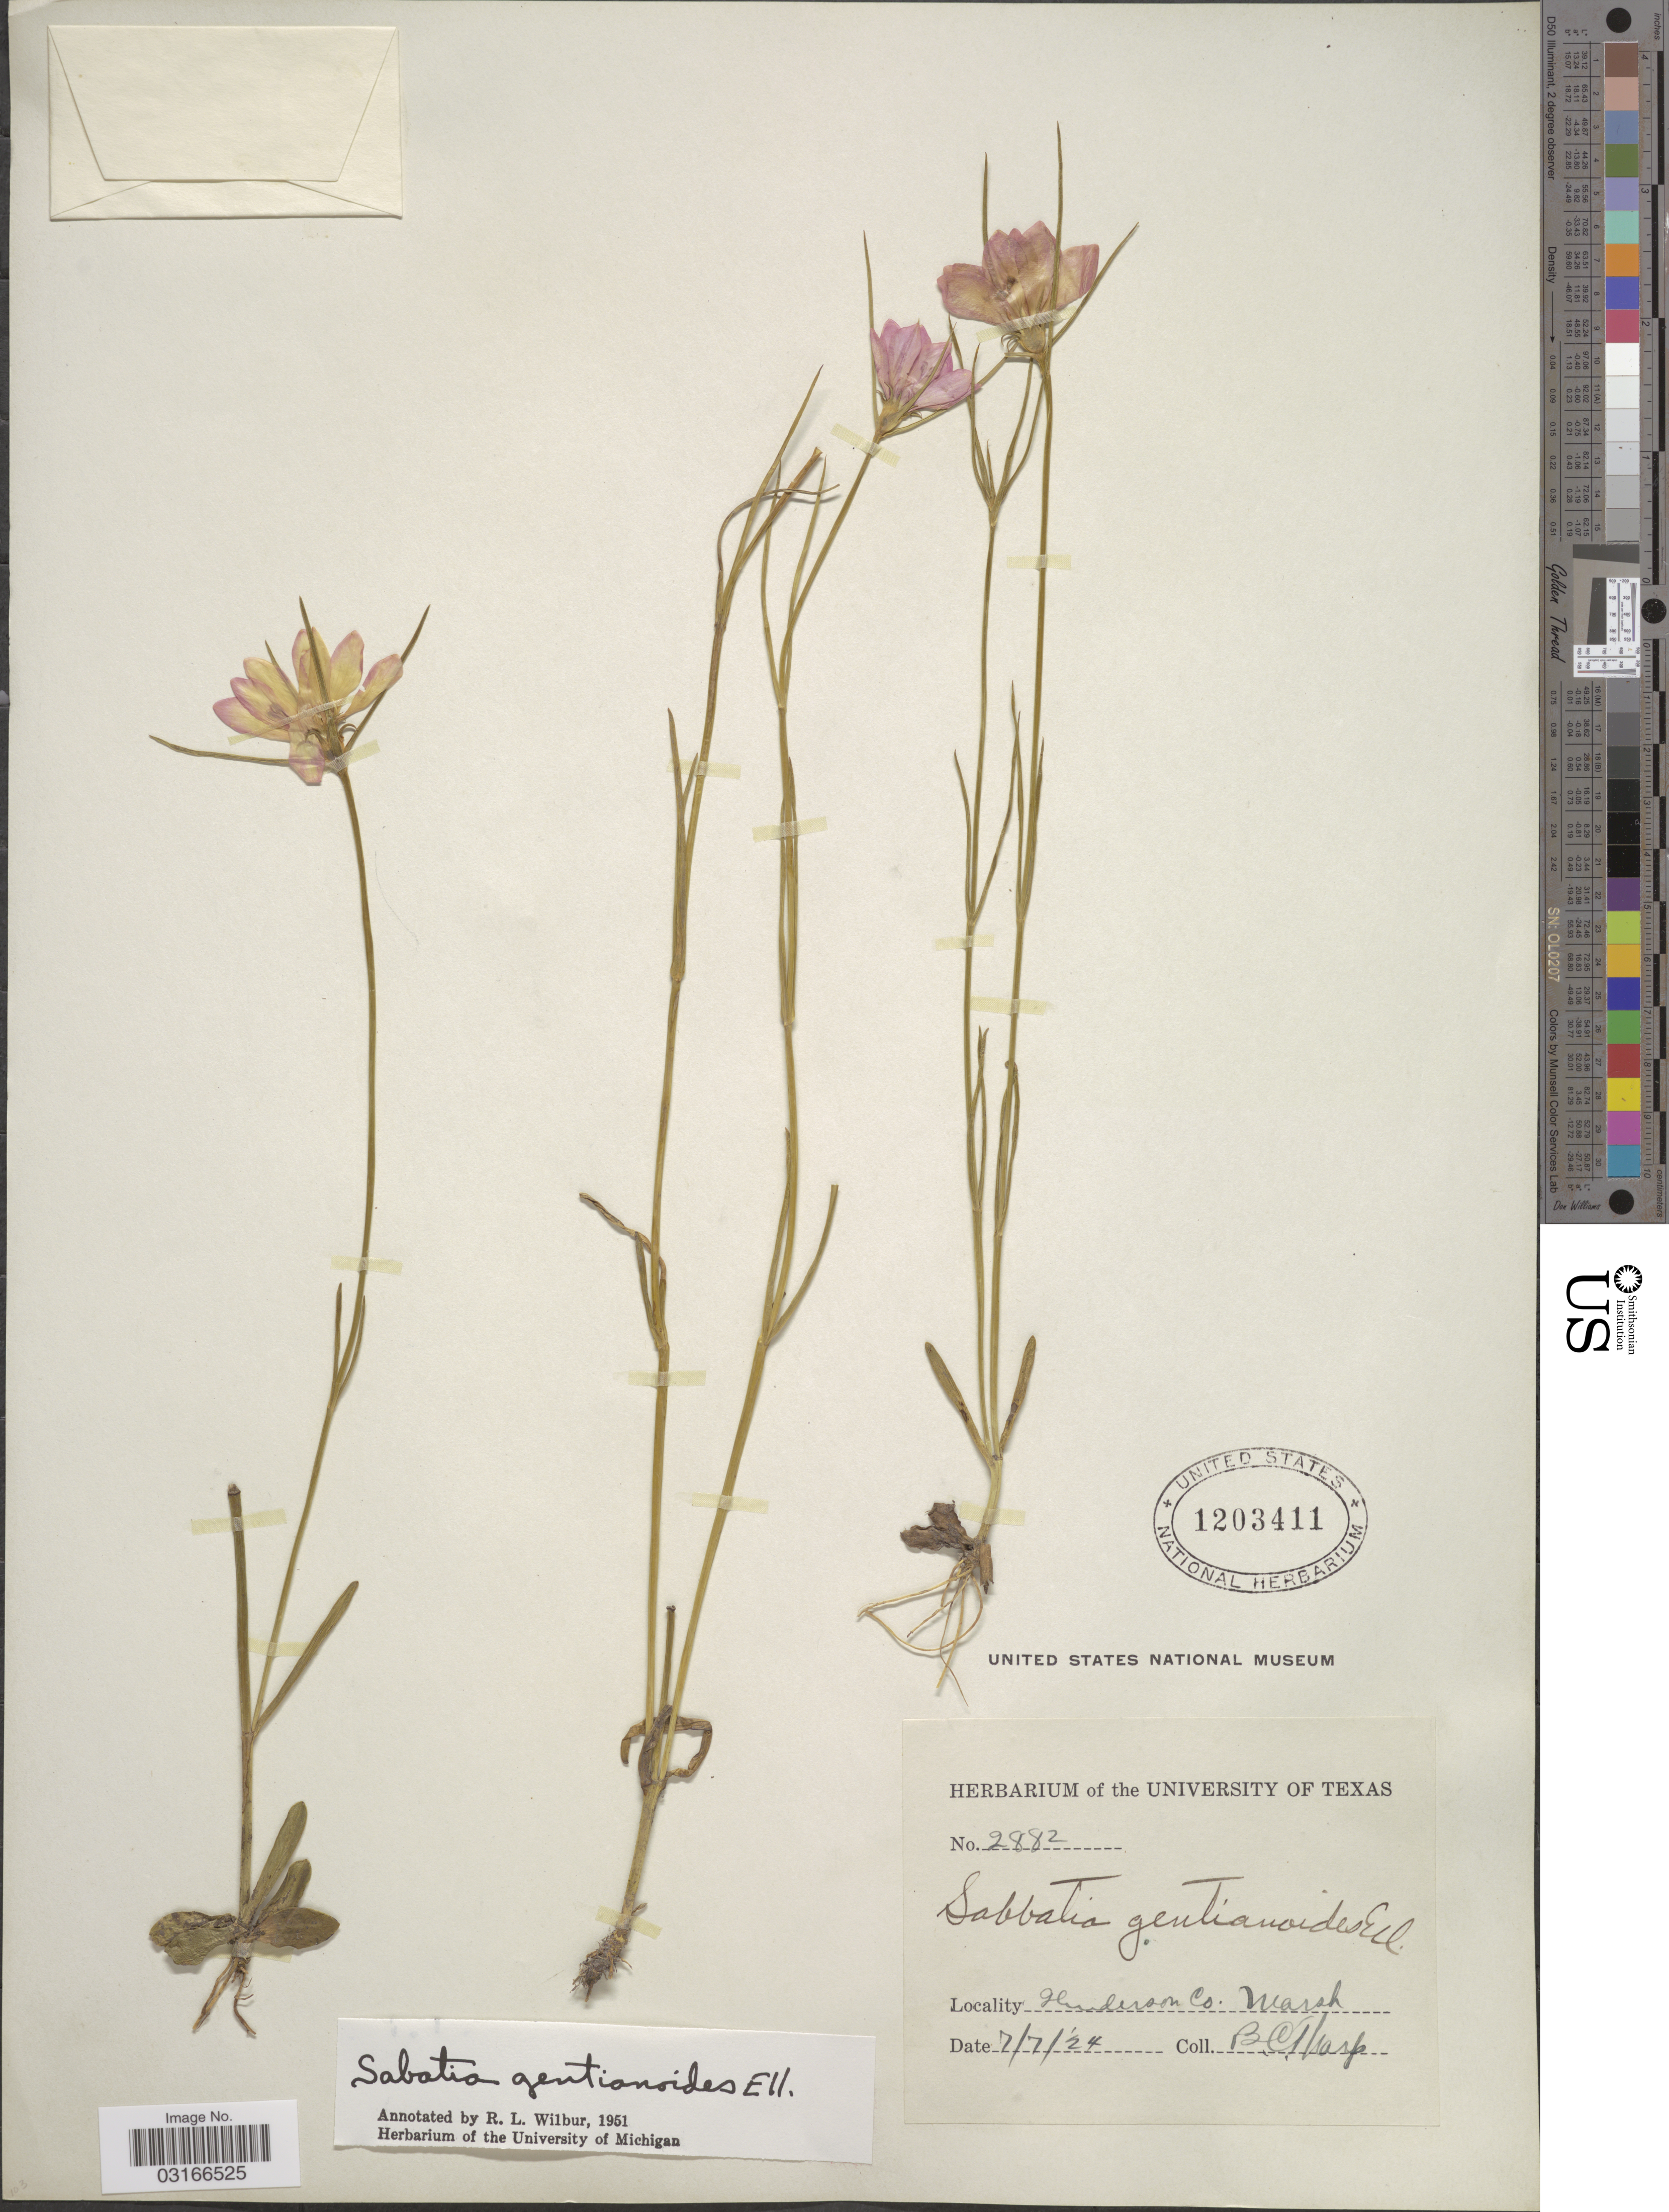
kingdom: Plantae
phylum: Tracheophyta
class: Magnoliopsida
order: Gentianales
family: Gentianaceae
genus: Sabatia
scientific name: Sabatia gentianoides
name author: Elliott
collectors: B. C. Tharp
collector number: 2882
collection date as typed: Transcribed d/m/y: 7/7/24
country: United States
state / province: Texas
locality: Henderson Co., Marsh.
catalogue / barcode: US 1203411